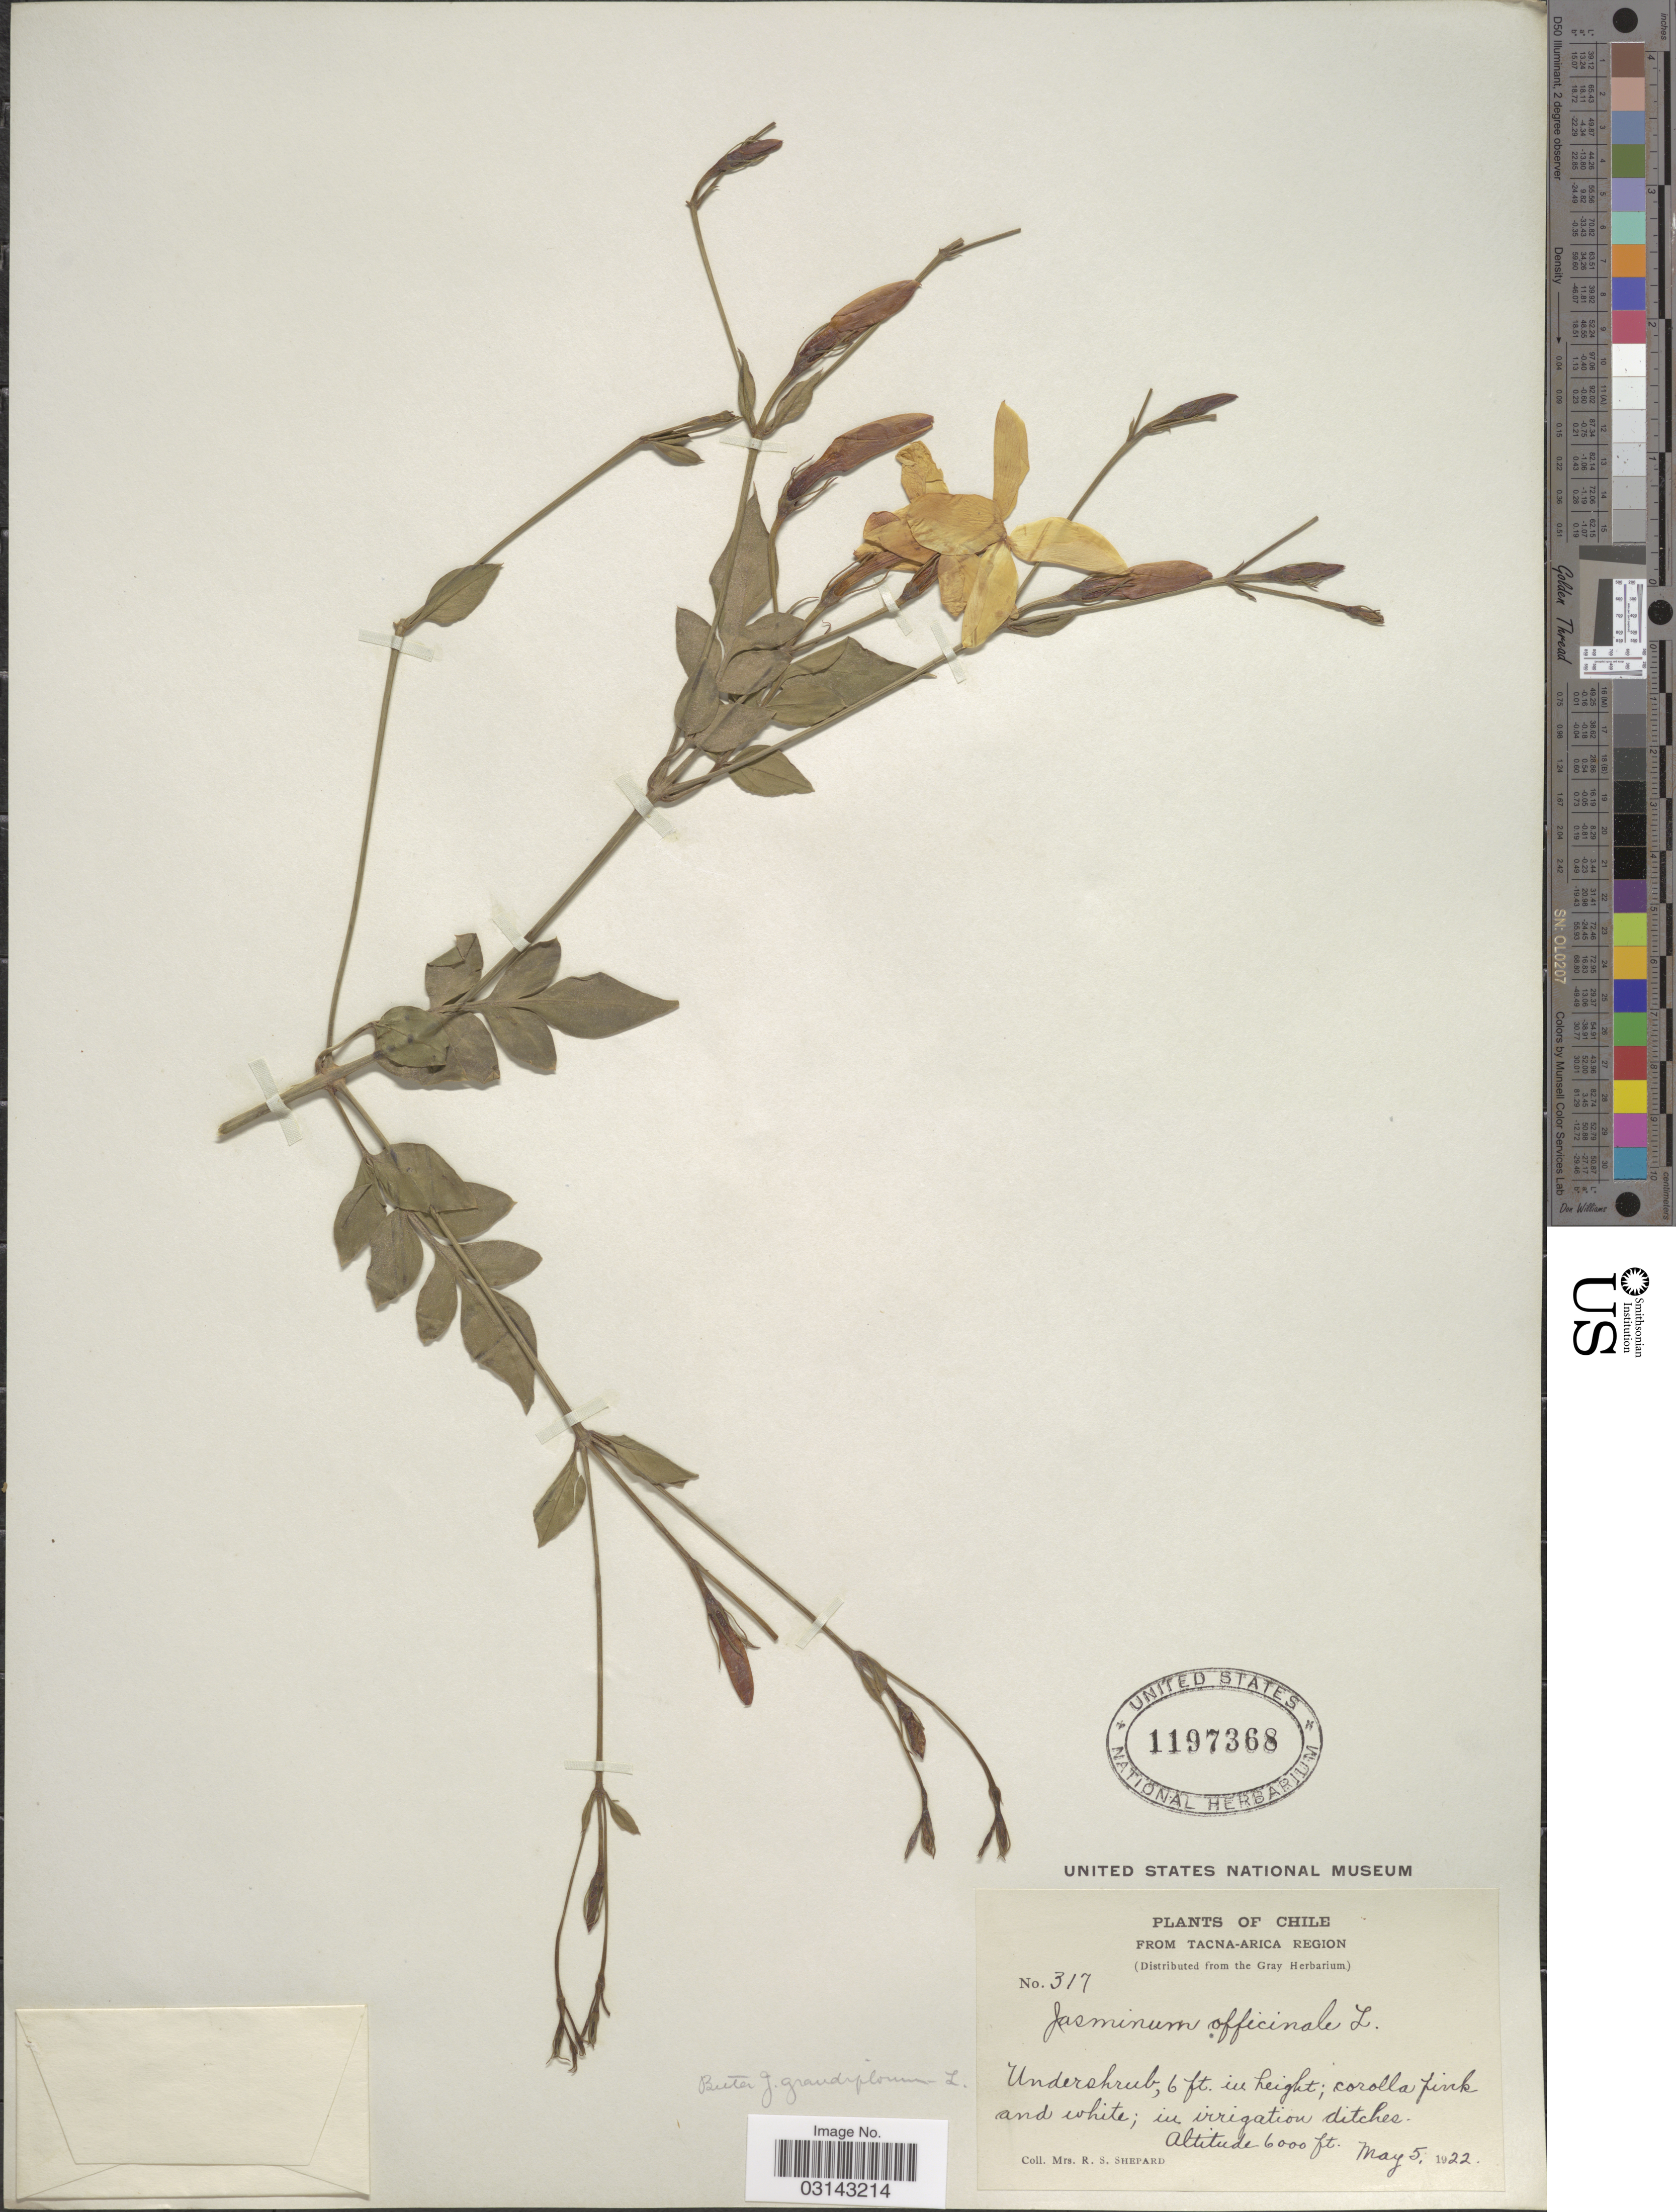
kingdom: Plantae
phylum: Tracheophyta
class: Magnoliopsida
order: Lamiales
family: Oleaceae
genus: Jasminum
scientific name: Jasminum grandiflorum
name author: L.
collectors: R. Shepard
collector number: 317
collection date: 1922-05-05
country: Chile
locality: From Tacna-Arica Region.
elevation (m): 1829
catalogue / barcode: US 1197368